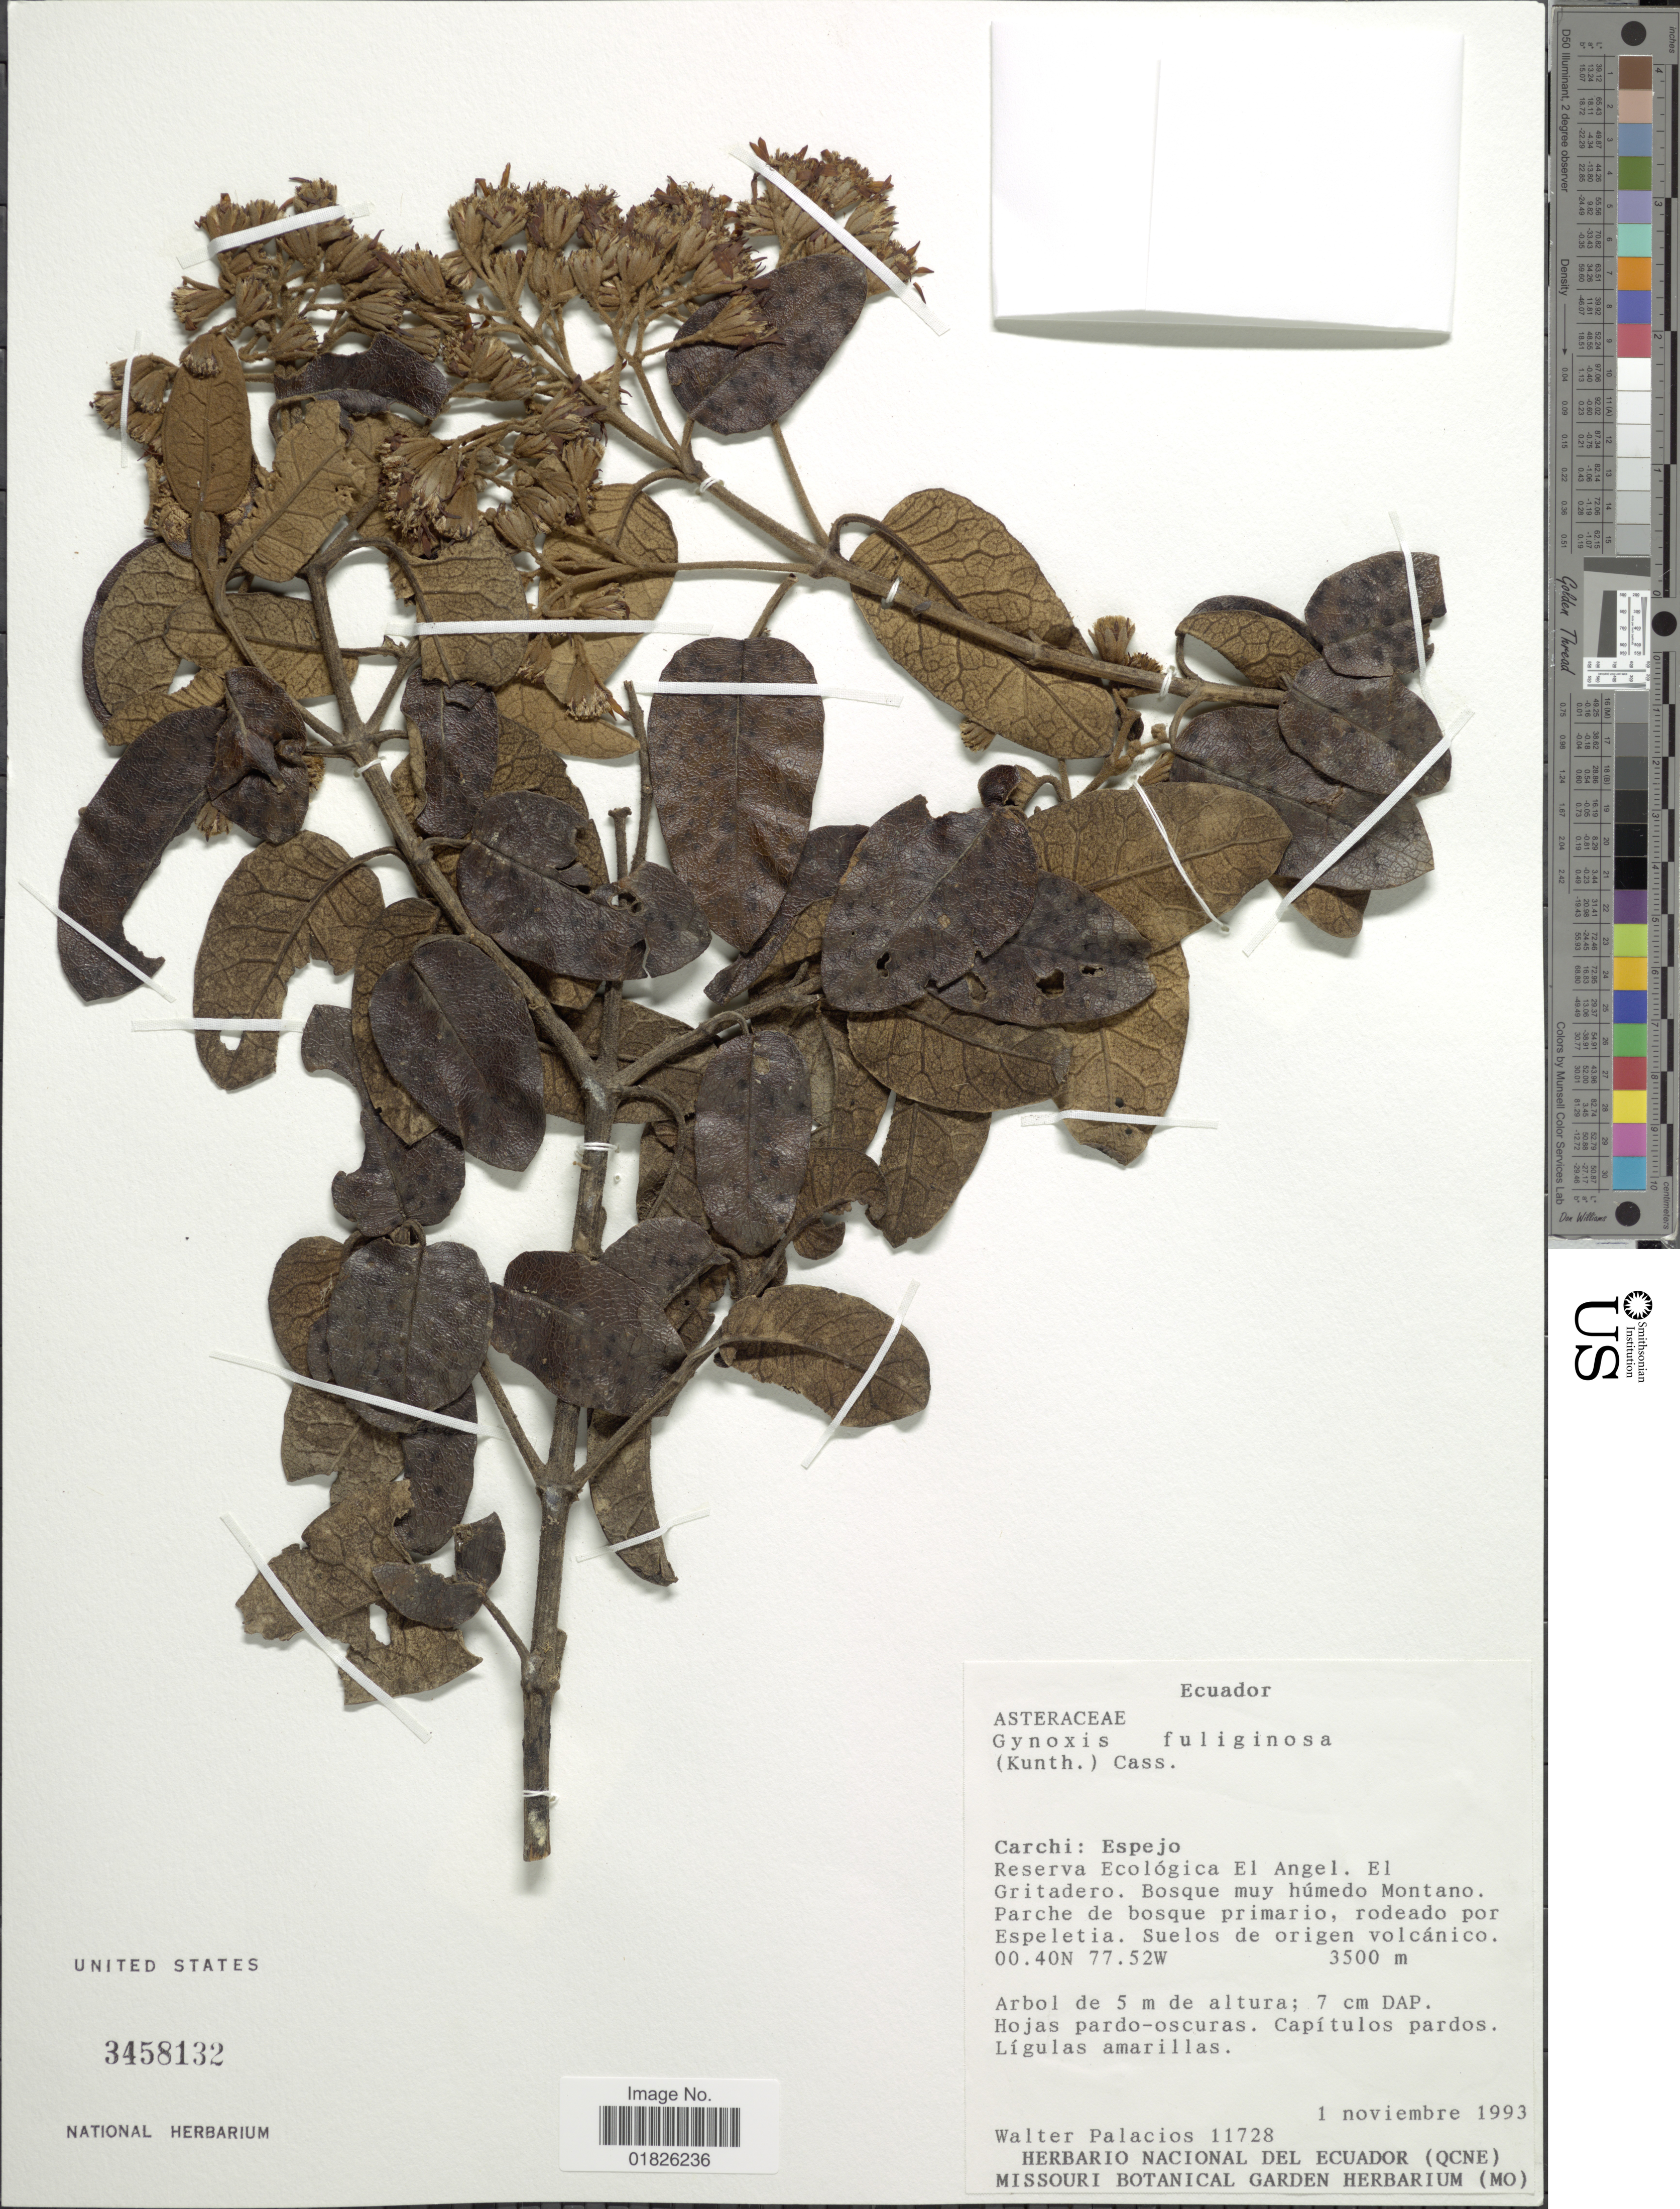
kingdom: Plantae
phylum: Tracheophyta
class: Magnoliopsida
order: Asterales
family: Asteraceae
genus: Gynoxys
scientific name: Gynoxys fuliginosa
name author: Cass.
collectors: W. Palacios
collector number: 11728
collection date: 1993-11-01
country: Ecuador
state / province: Carchi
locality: Espejo, Reserva Ecologica El Angel, El Gritadero, suelos de origin volcanico.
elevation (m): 3500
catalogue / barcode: US 3458132